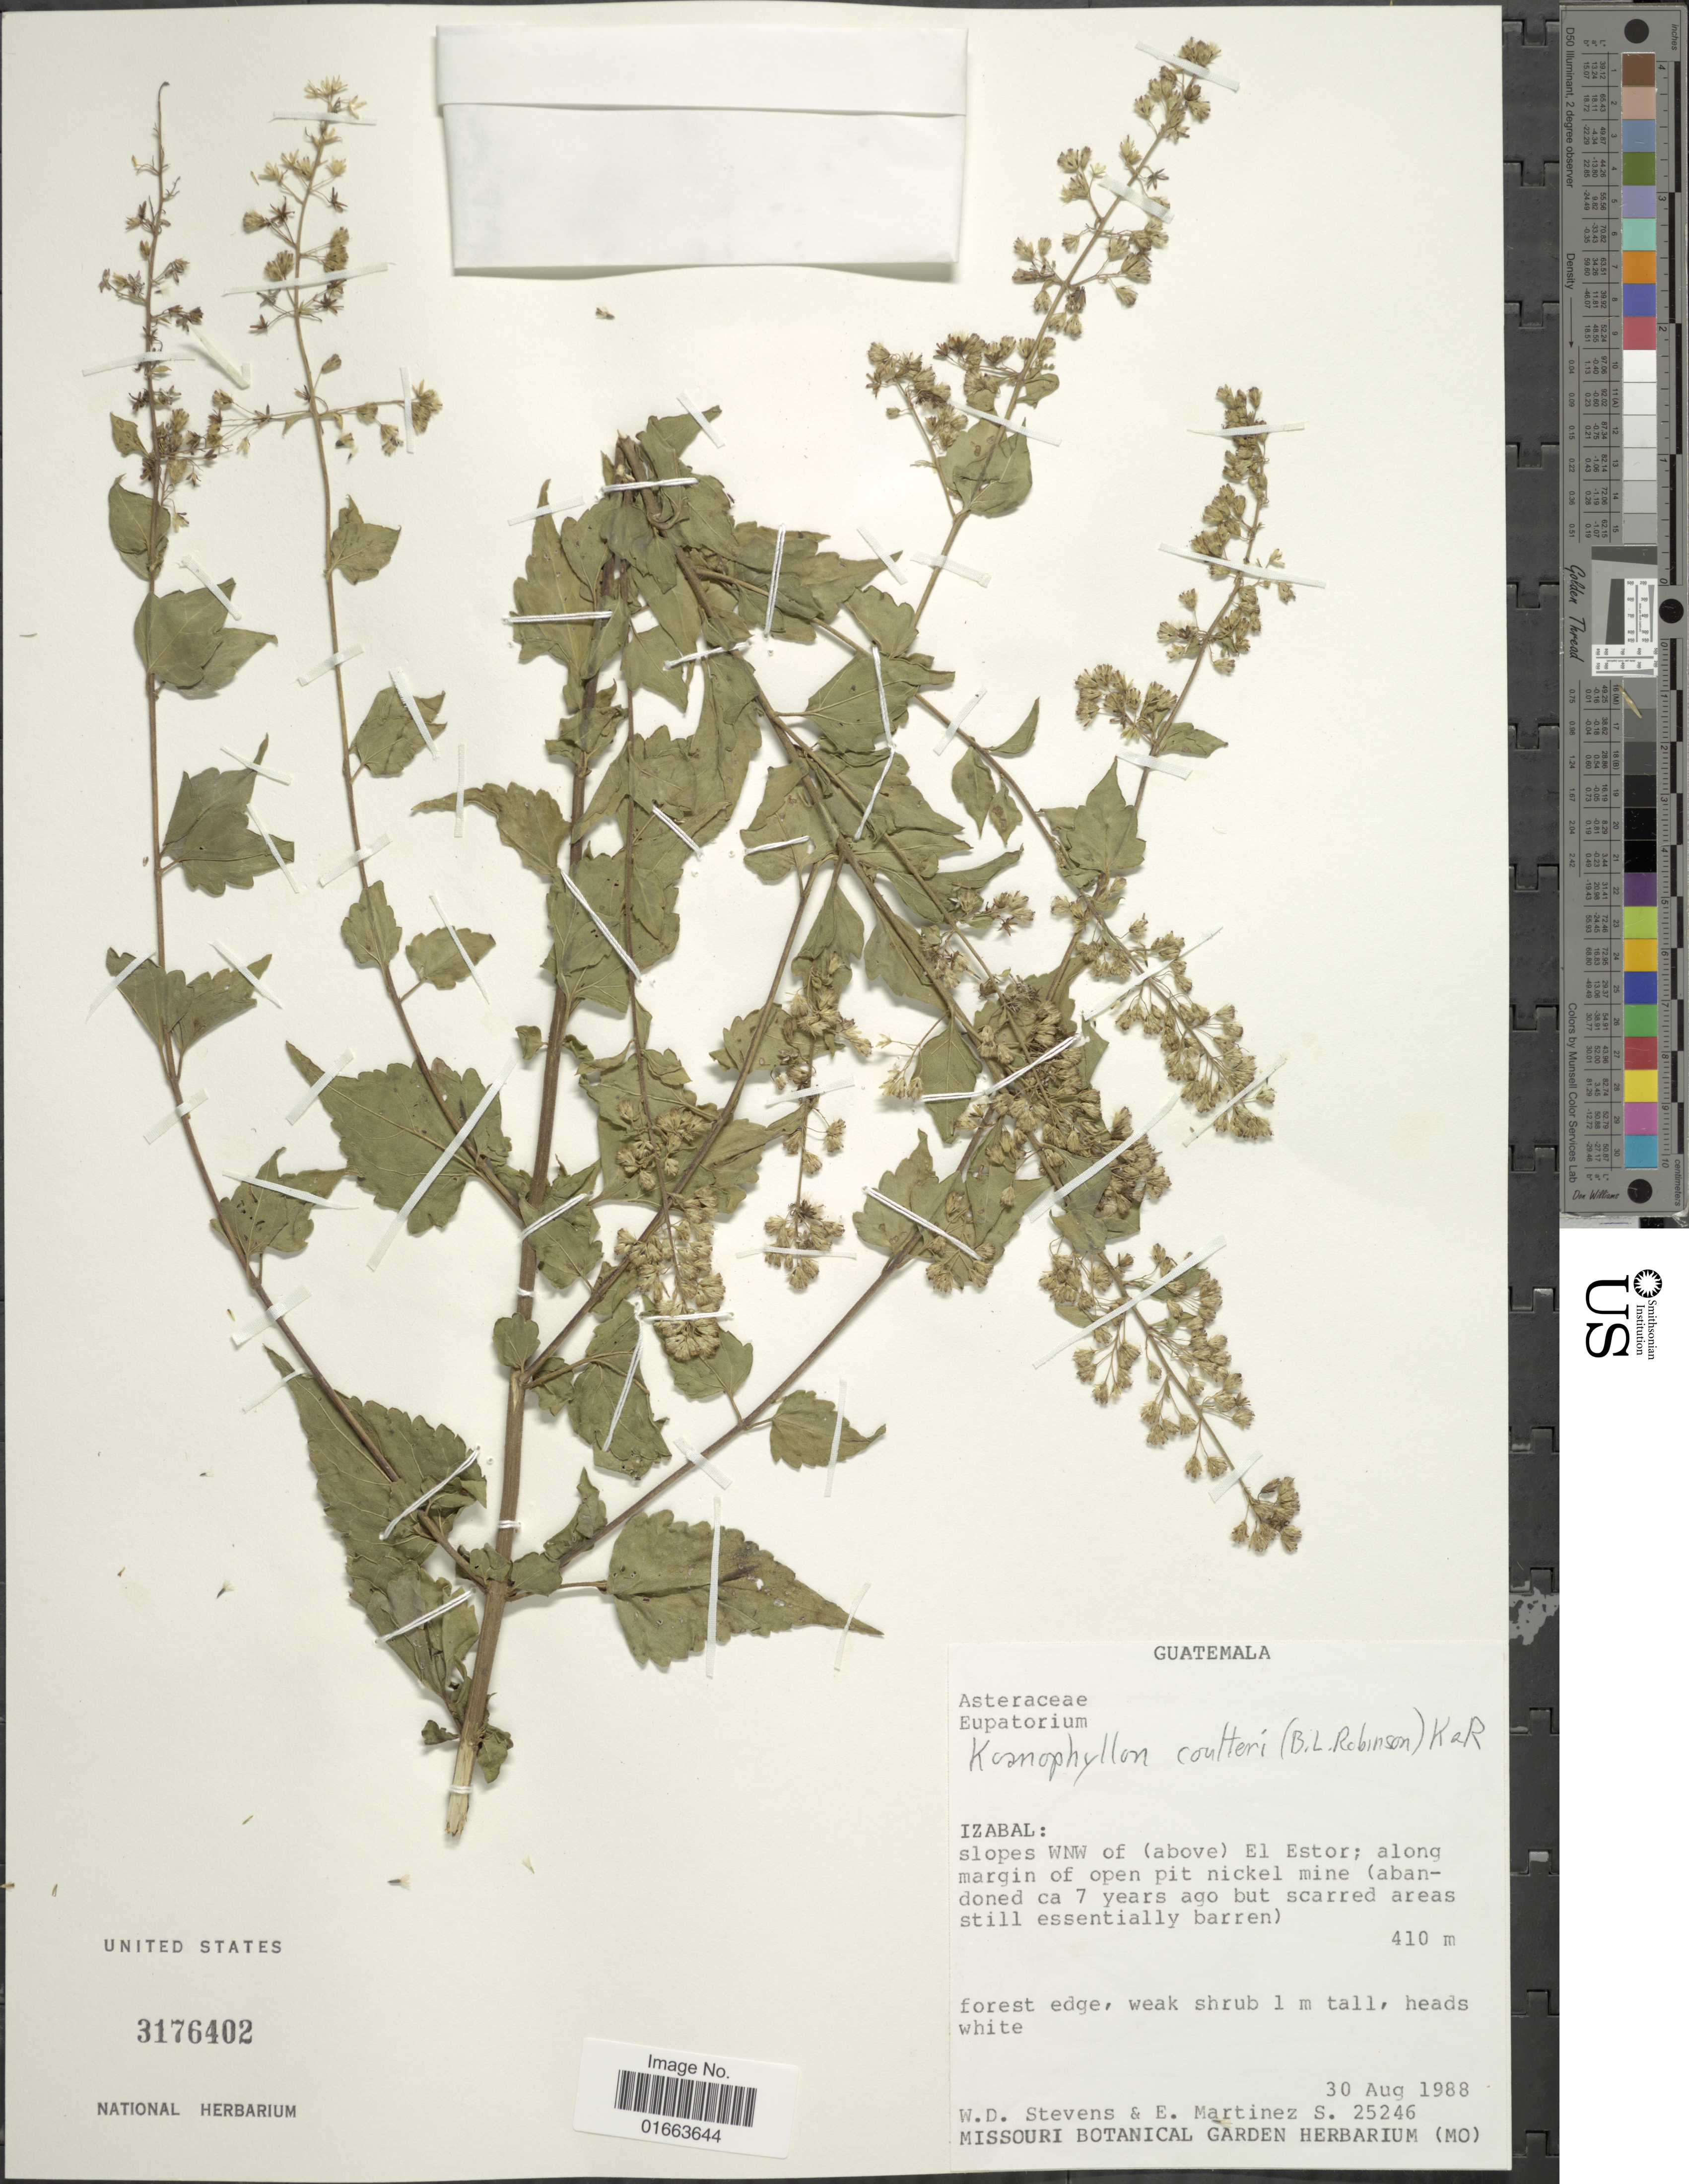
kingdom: Plantae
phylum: Tracheophyta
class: Magnoliopsida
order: Asterales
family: Asteraceae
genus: Koanophyllon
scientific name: Koanophyllon solidaginoides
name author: (Kunth) R.M. King & H. Rob.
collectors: W. D. Stevens & E. M. Martínez S.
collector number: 25246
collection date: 1988-08-30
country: Guatemala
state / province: Izabal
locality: Slopes of WNWo of (above) El Estor; along margin of open pit nickel mine (abandoned ca 7 years ago but scarred areas still essentially barren) forest edge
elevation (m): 410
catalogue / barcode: US 3176402